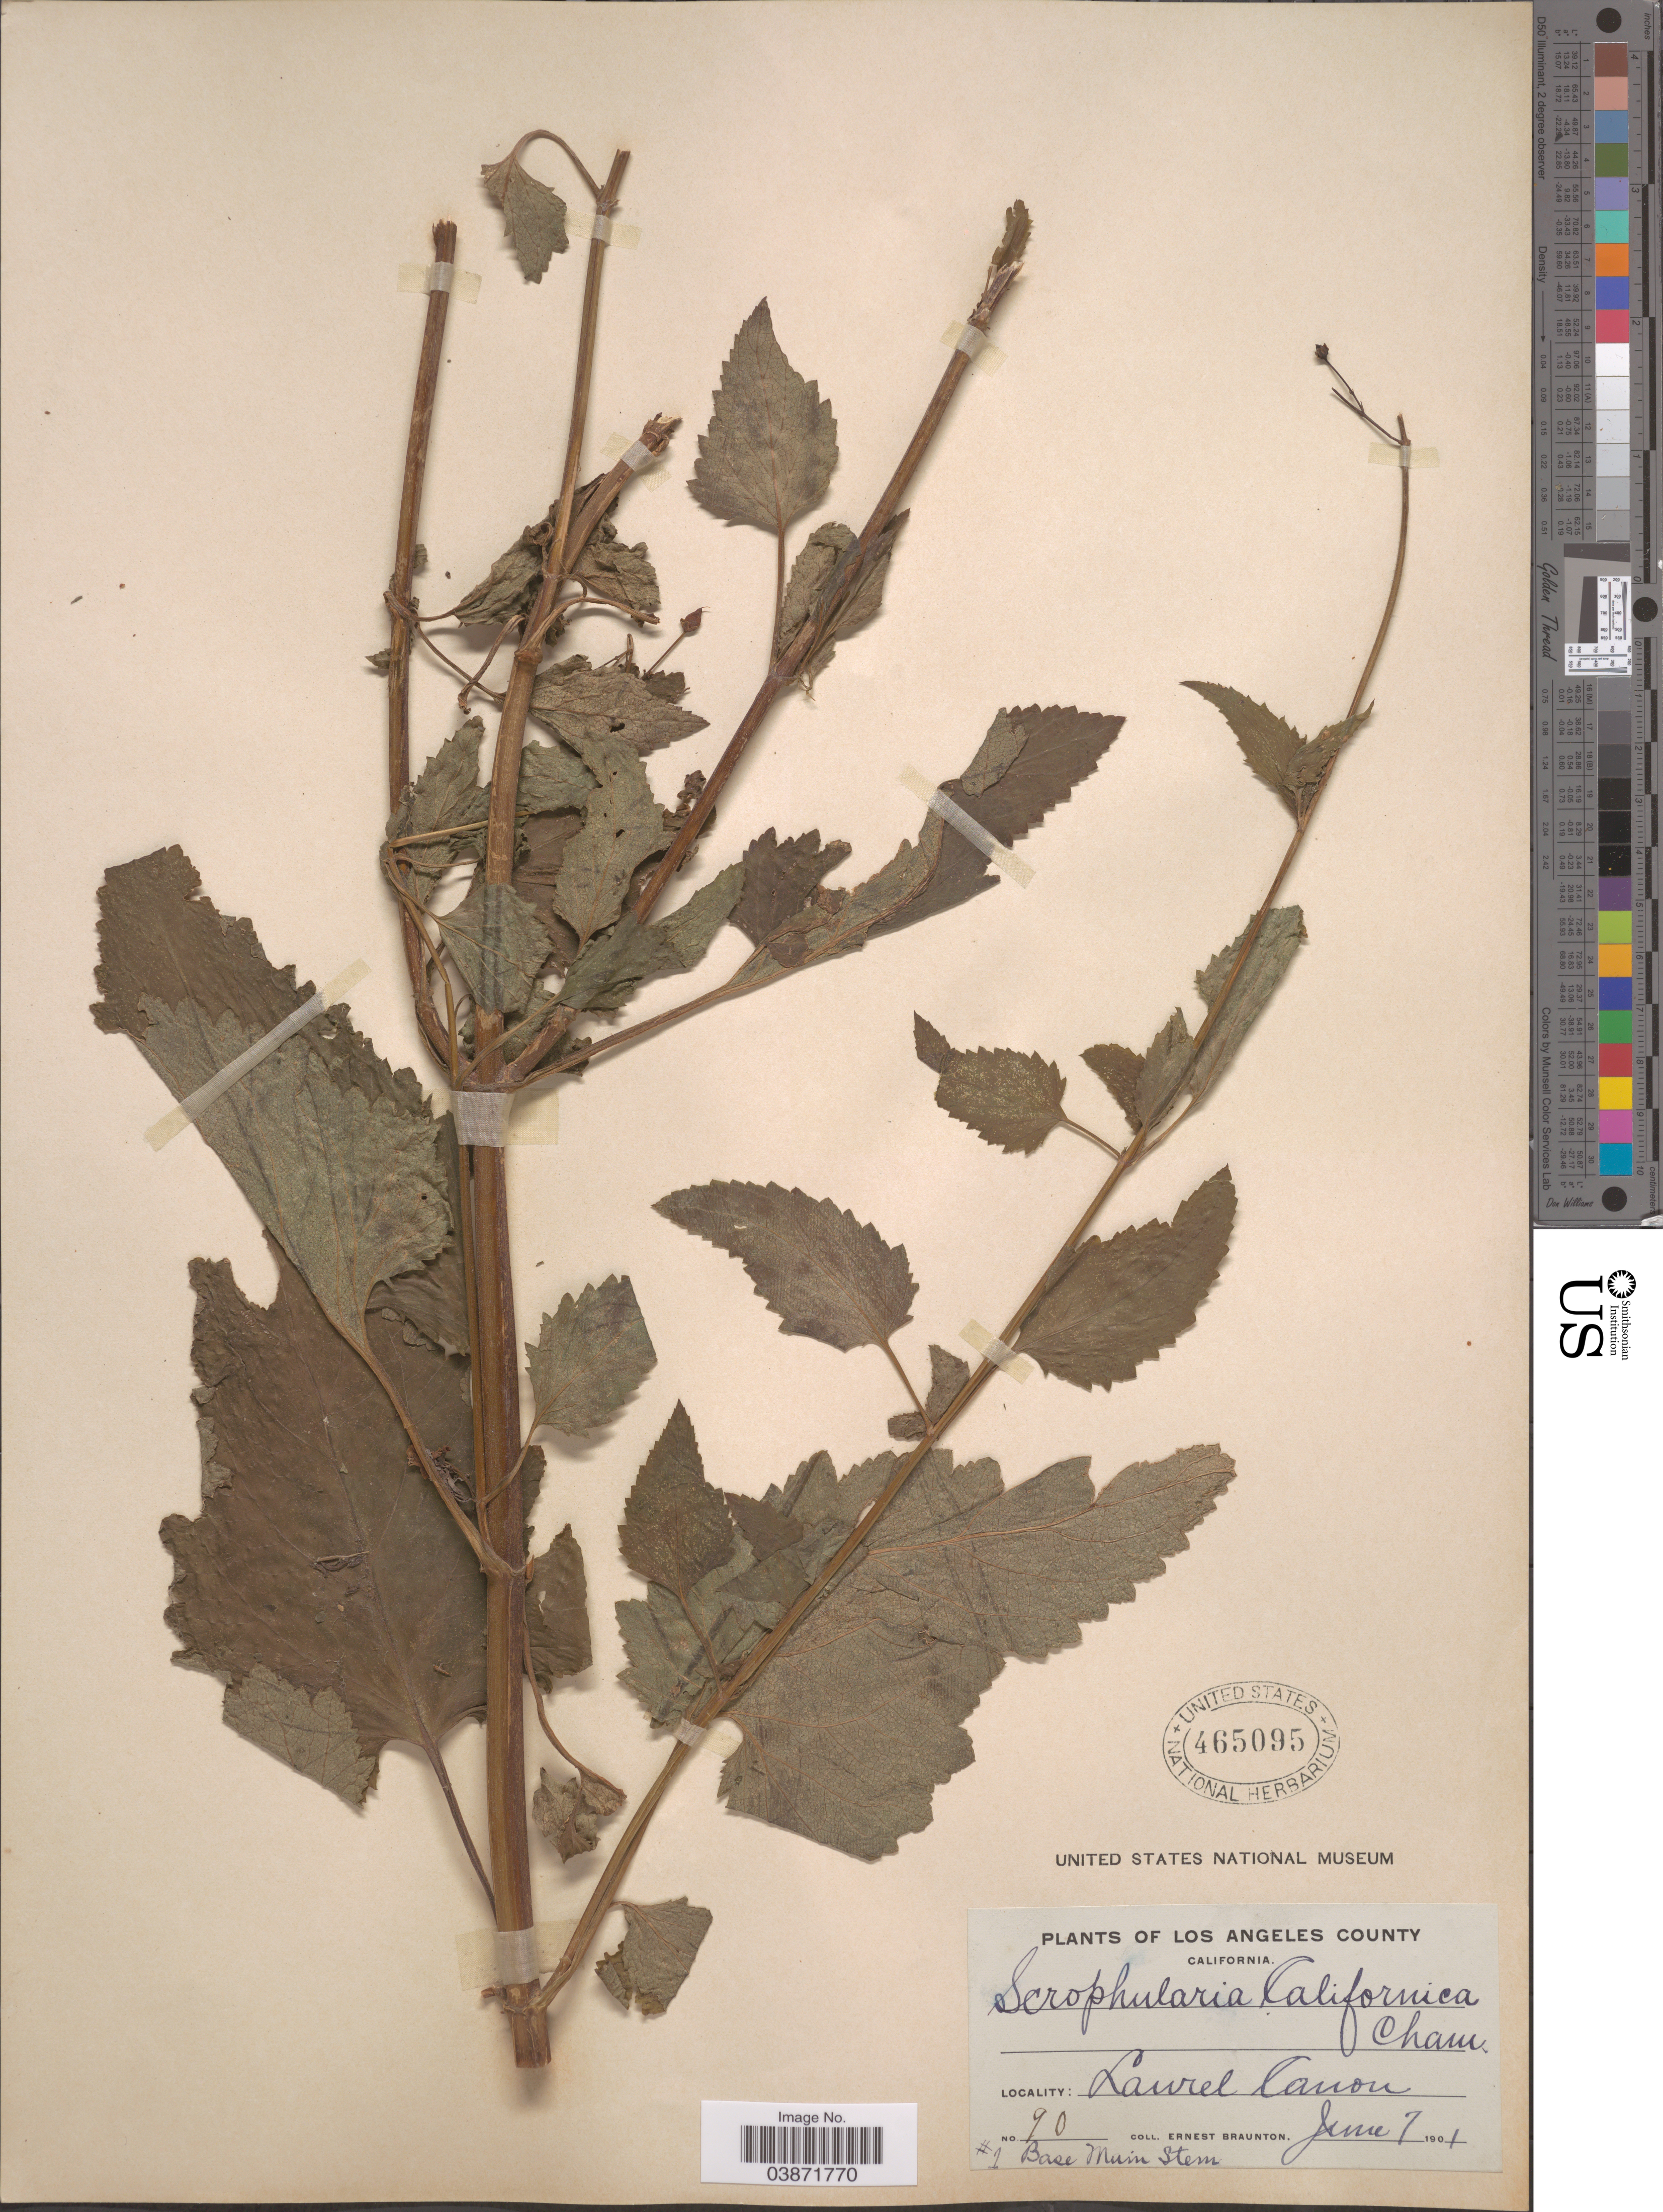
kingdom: Plantae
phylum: Tracheophyta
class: Magnoliopsida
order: Lamiales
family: Scrophulariaceae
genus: Scrophularia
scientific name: Scrophularia californica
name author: Cham. & Schltdl.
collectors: E. Braunton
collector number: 90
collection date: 1901-06-07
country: United States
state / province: California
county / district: Los Angeles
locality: Los Angeles County. Laurel Canon.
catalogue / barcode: US 465095